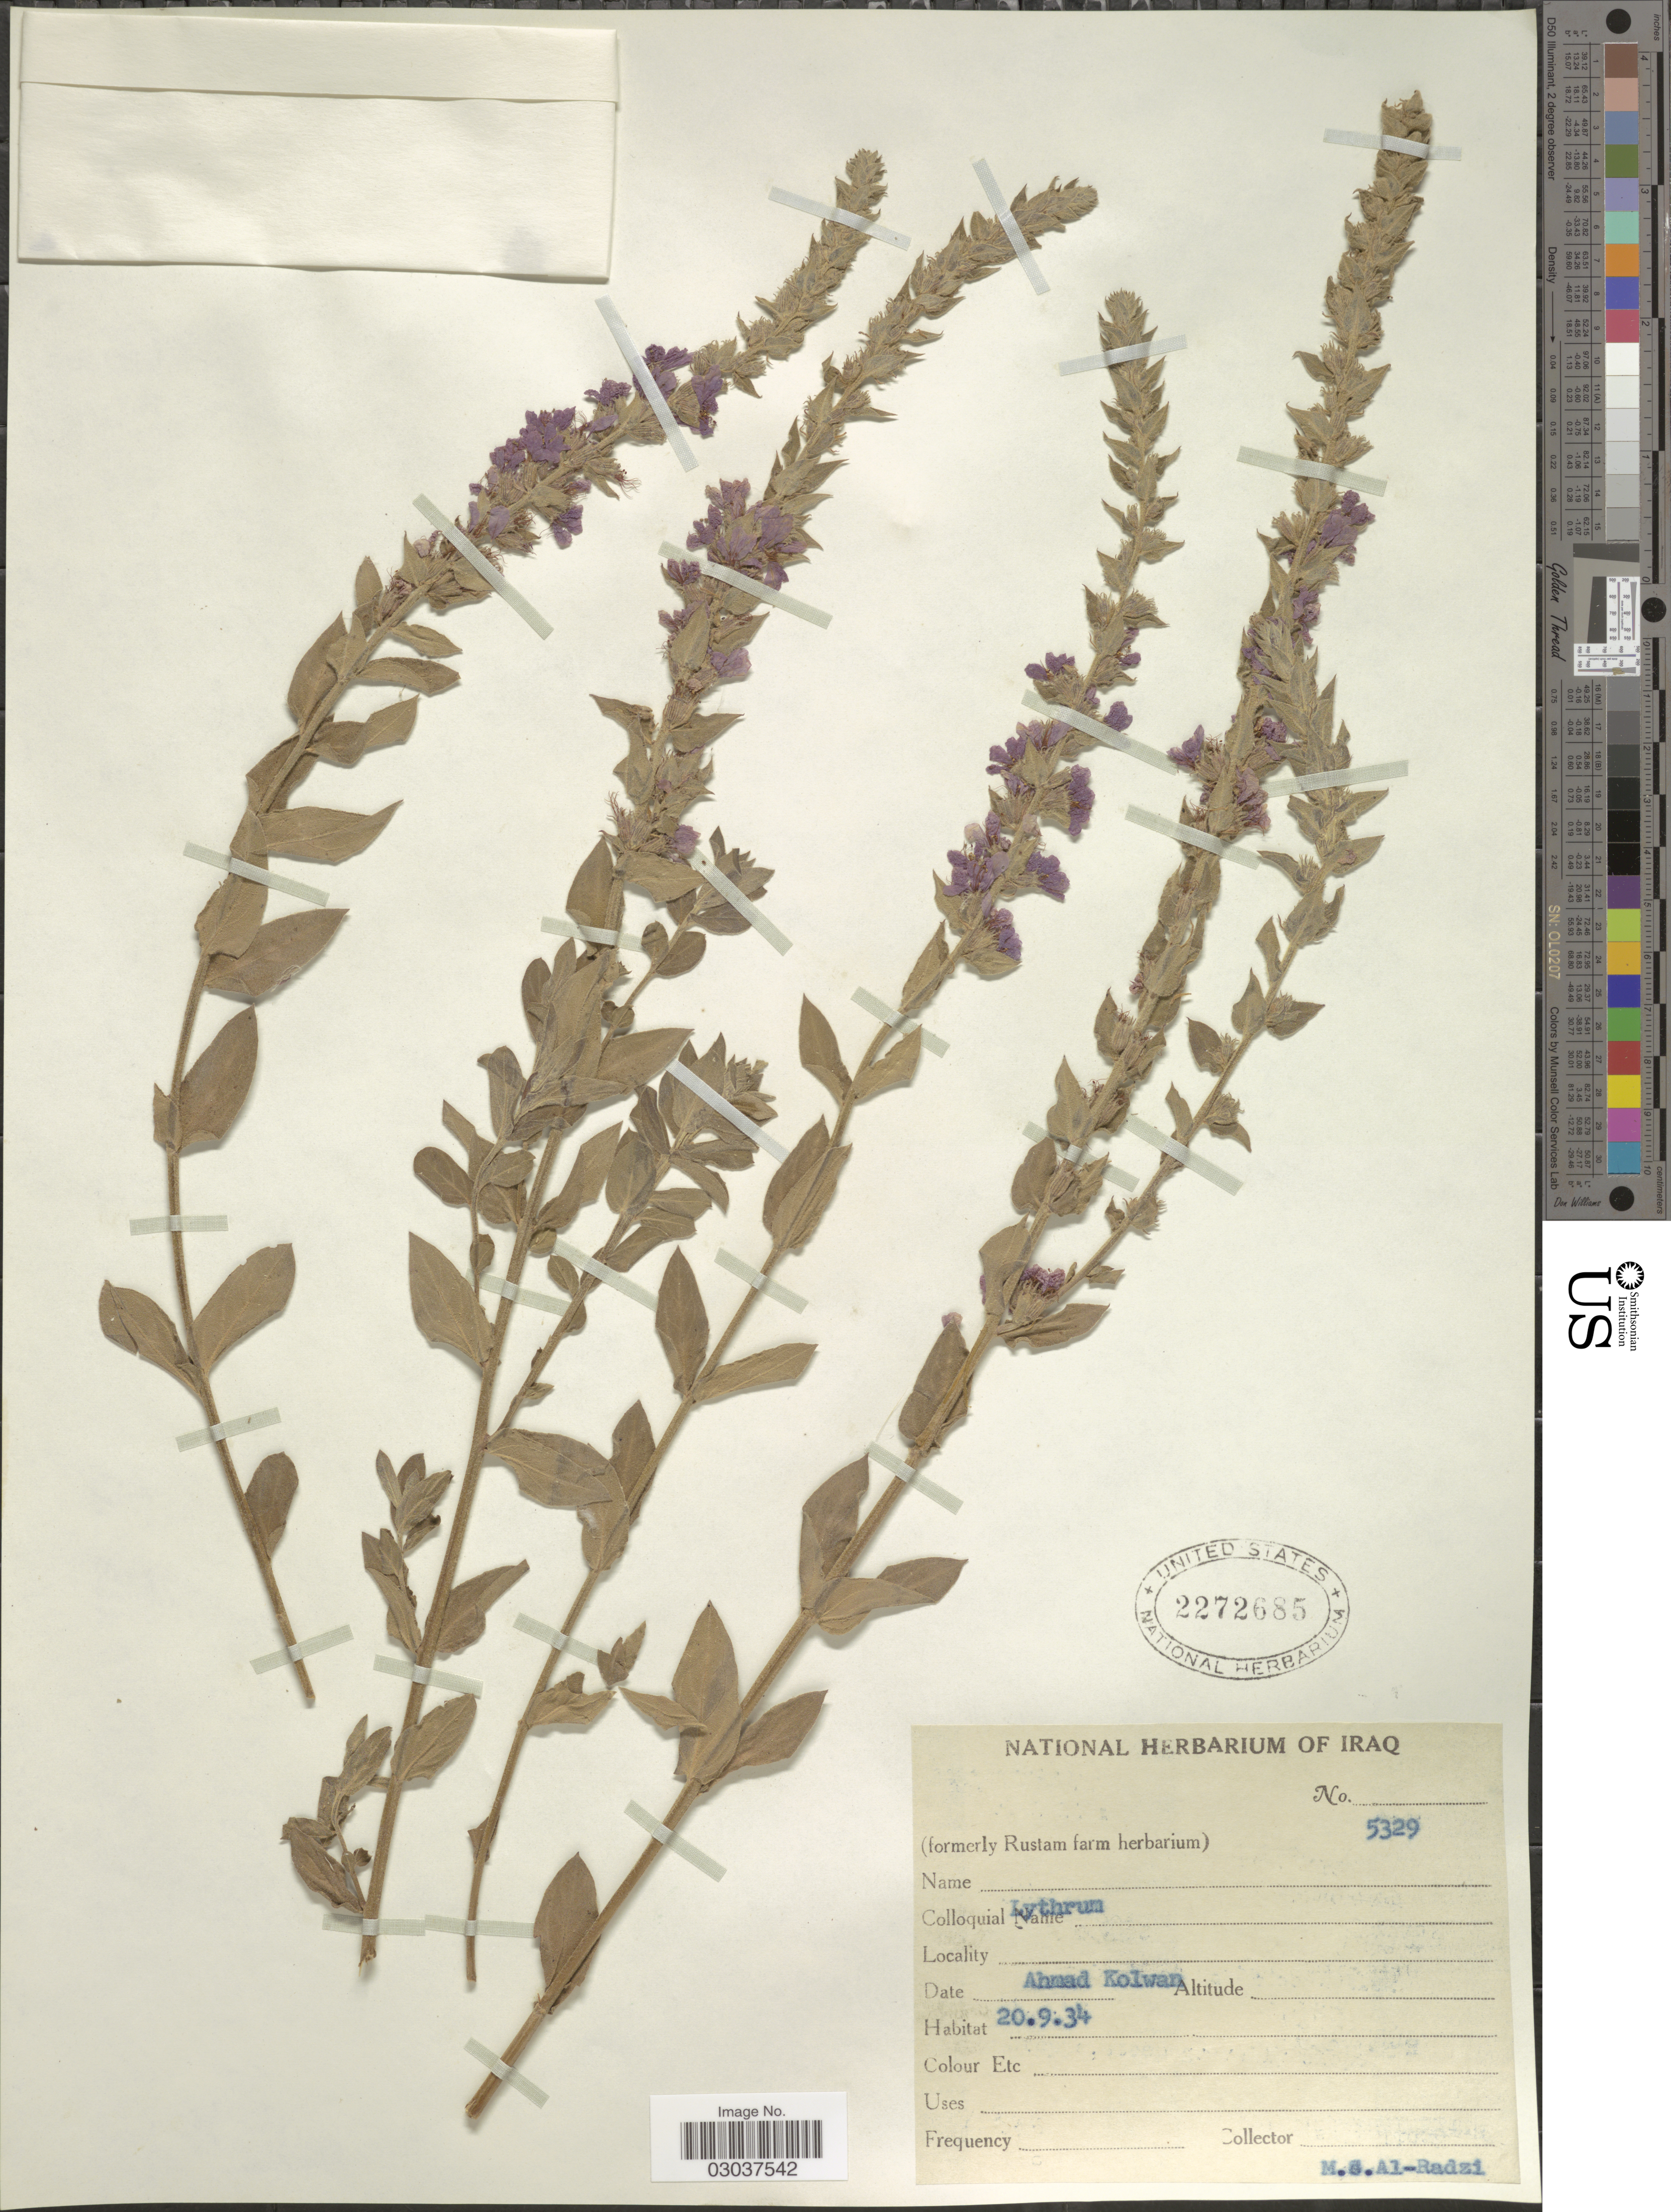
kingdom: Plantae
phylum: Tracheophyta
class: Magnoliopsida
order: Myrtales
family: Lythraceae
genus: Lythrum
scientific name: Lythrum sp.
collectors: M. Al-Radzi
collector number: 5329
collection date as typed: Transcribed d/m/y: 20/9/34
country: Iraq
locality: Ahmad Kolwan.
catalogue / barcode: US 2272685